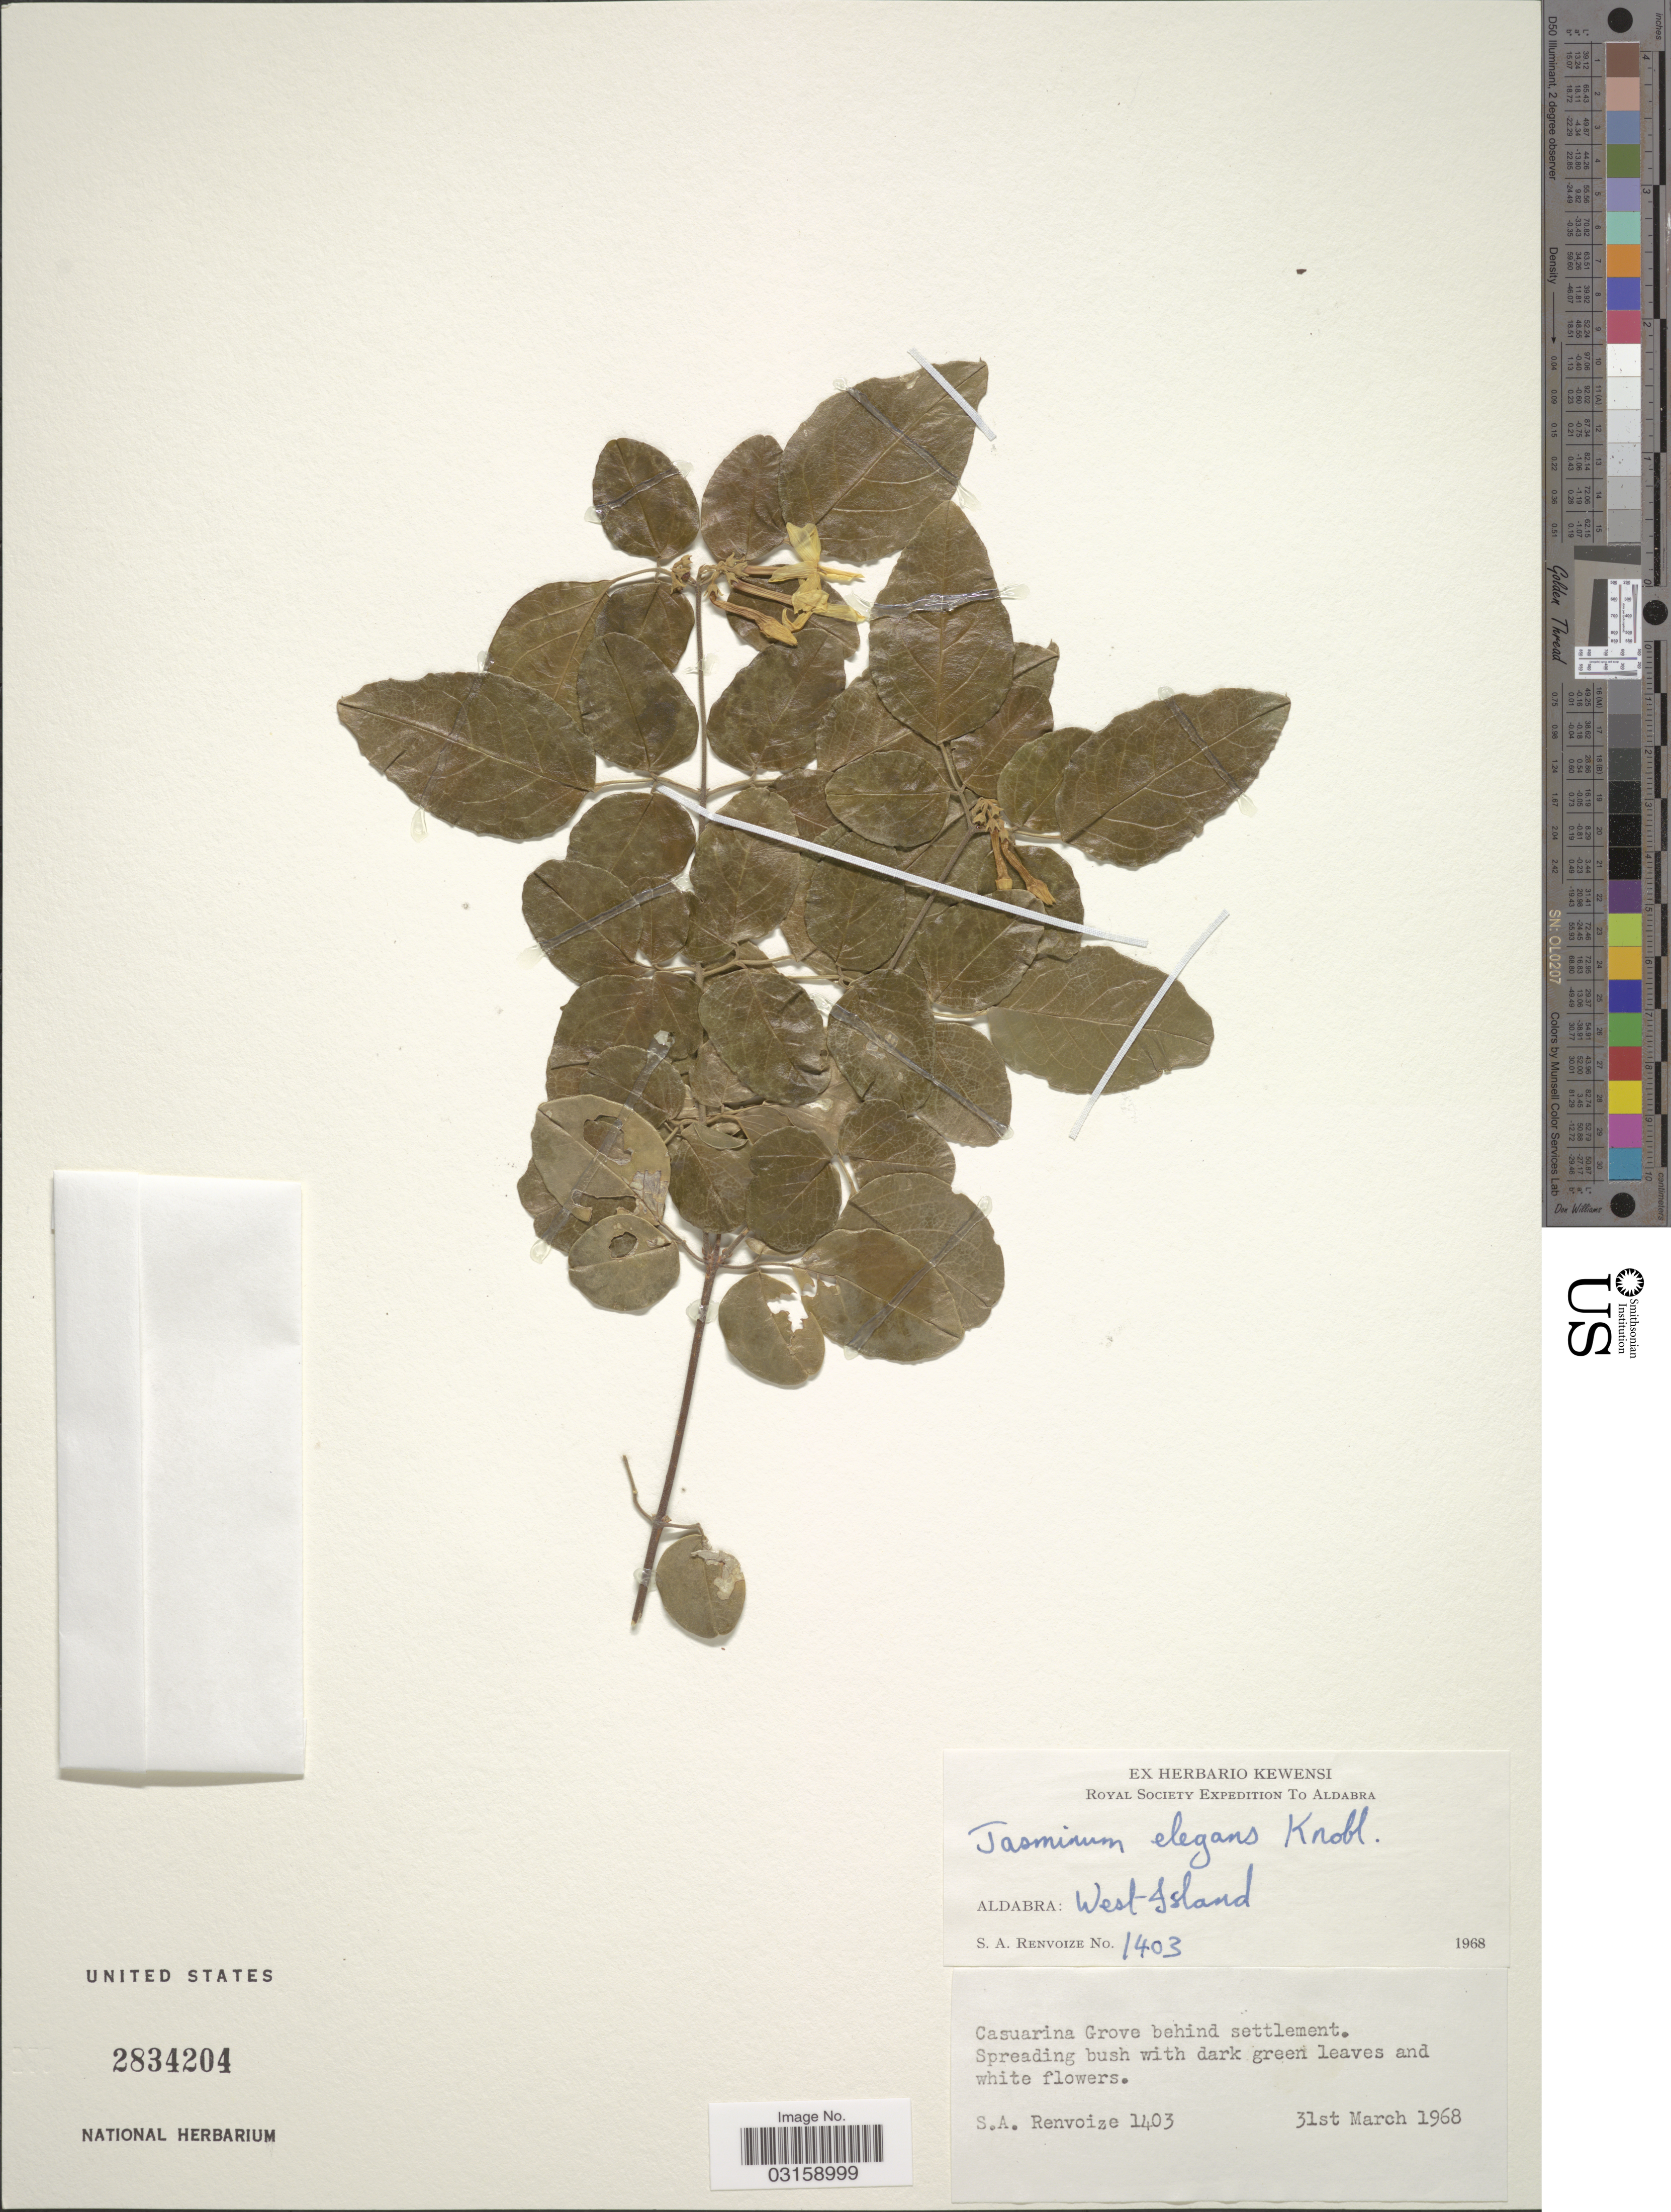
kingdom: Plantae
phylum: Tracheophyta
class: Magnoliopsida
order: Lamiales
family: Oleaceae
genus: Jasminum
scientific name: Jasminum elegans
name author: Knobl.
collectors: S. A. Renvoize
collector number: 1403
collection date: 1968-03-31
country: Seychelles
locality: Aldabra: West Island. Casuarina Grove behind settlement.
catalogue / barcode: US 2834204